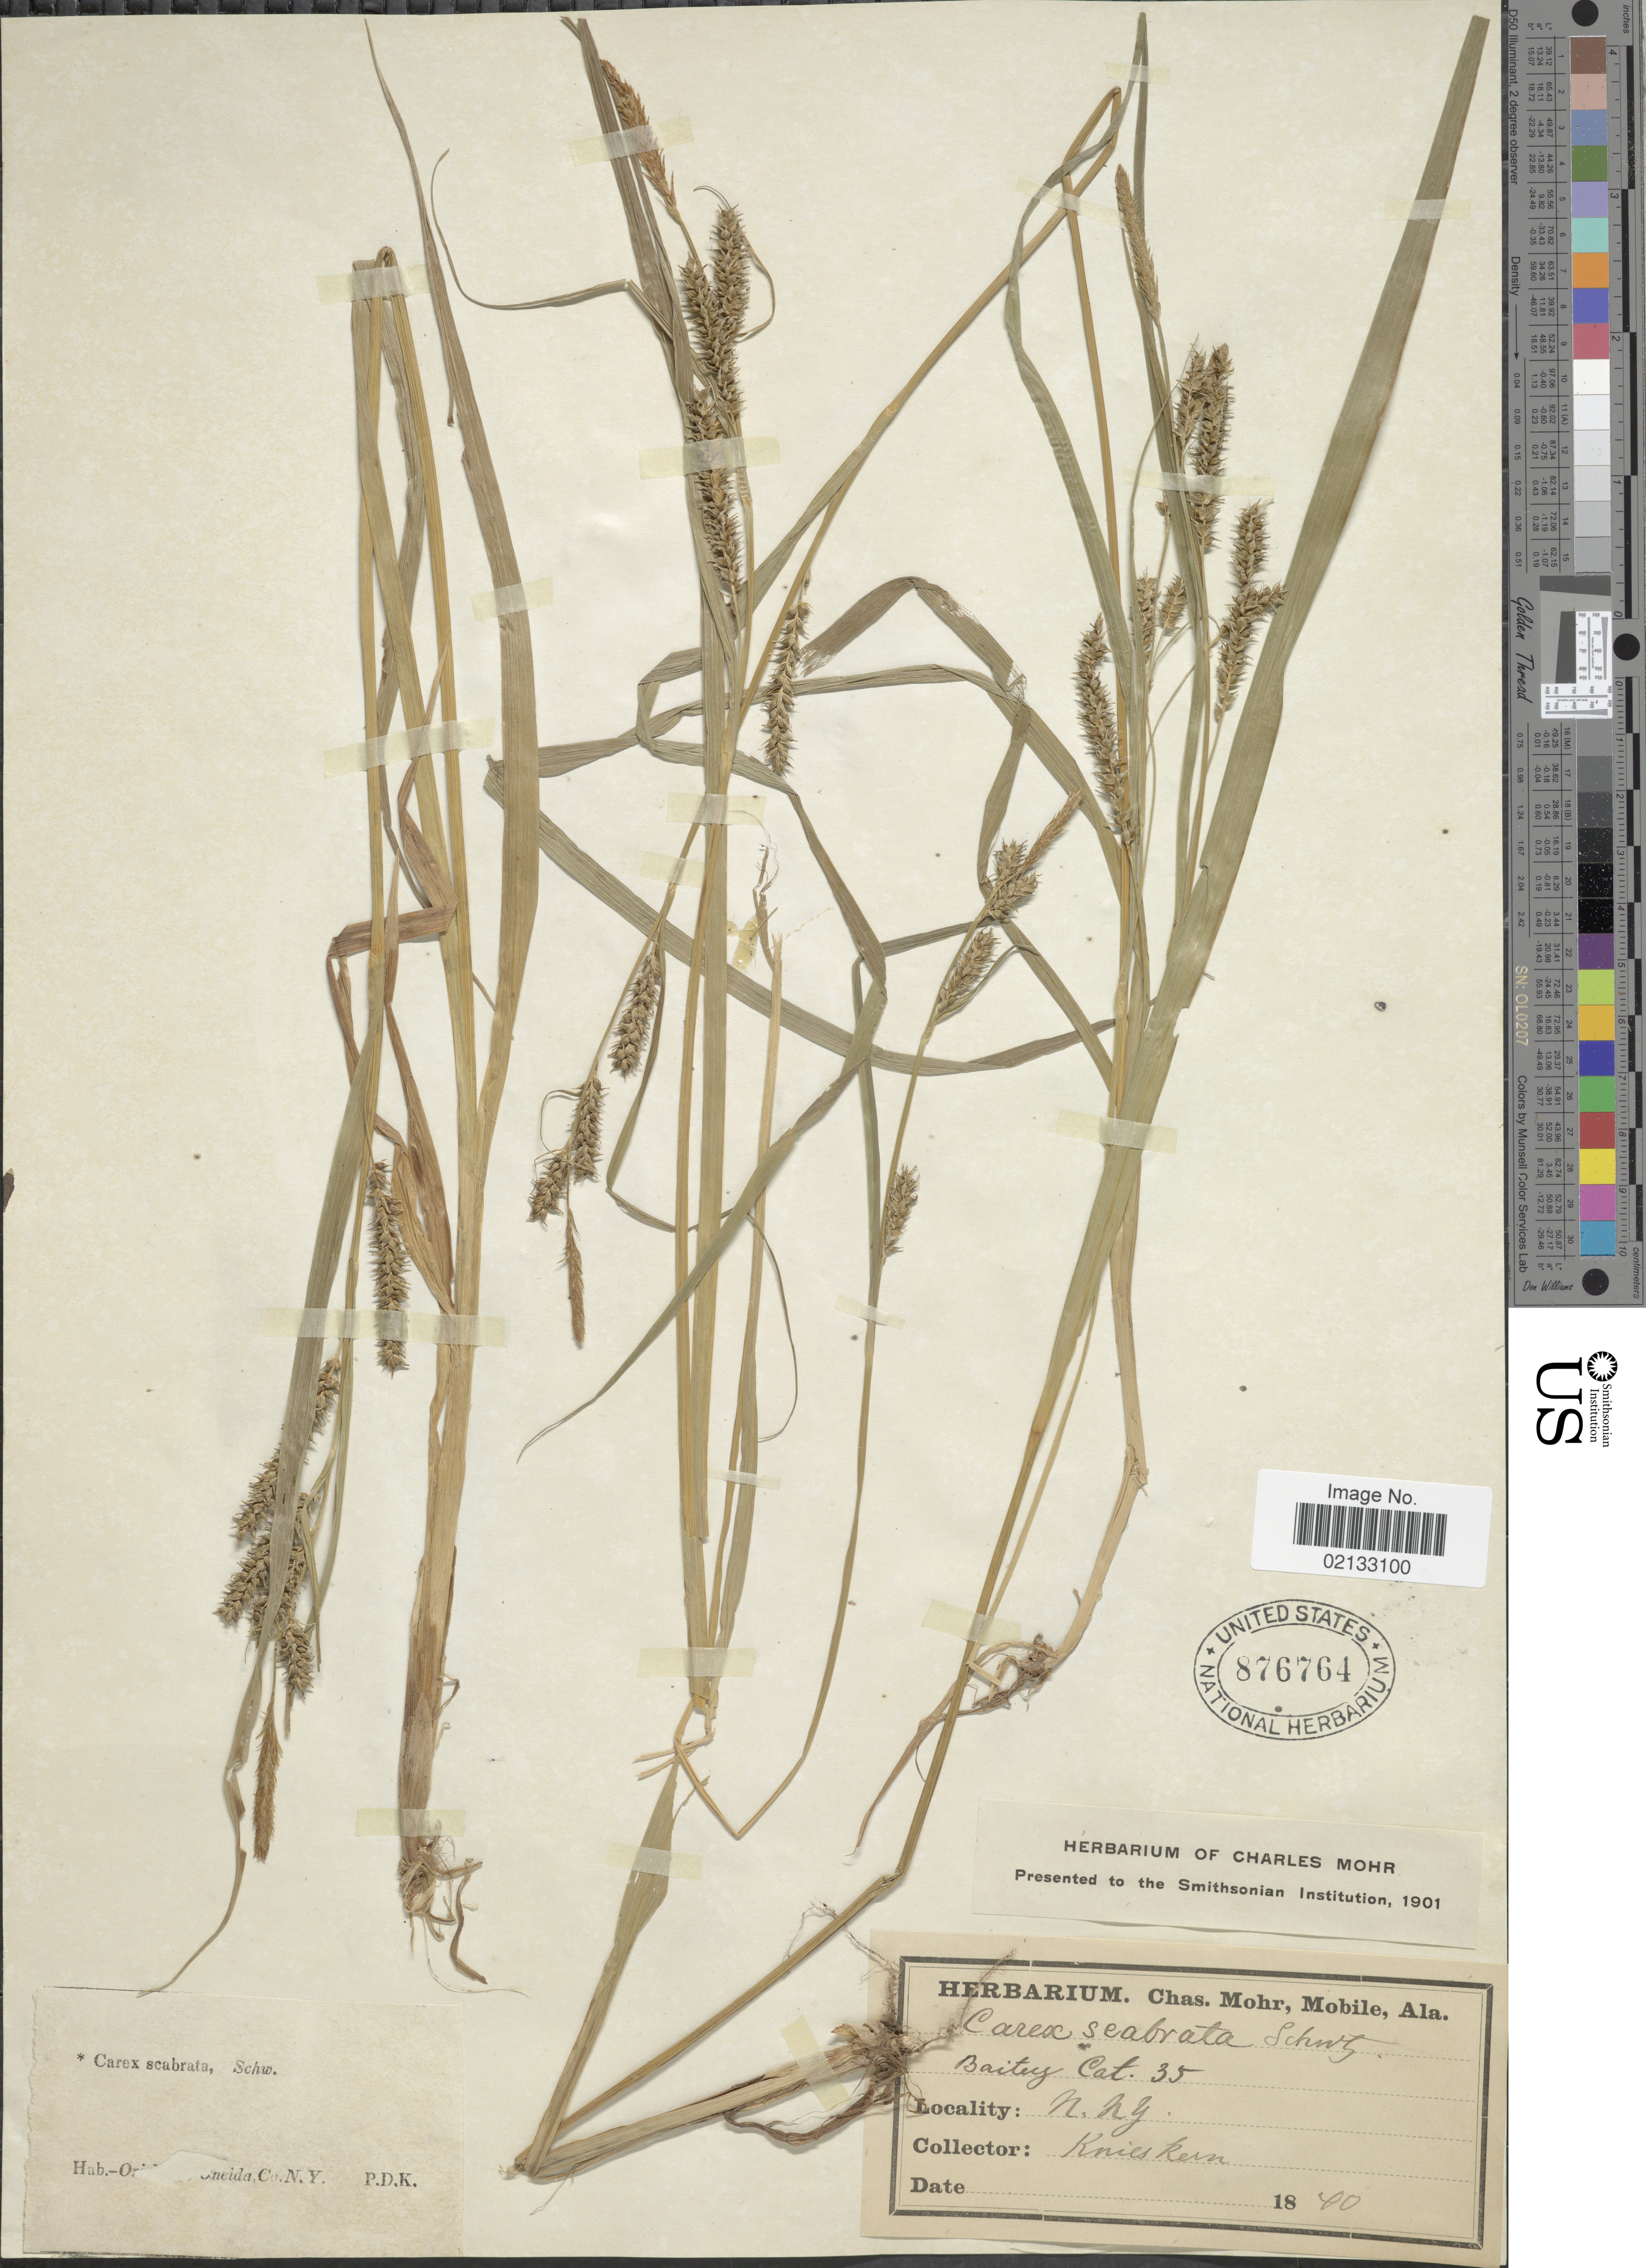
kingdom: Plantae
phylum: Tracheophyta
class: Liliopsida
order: Poales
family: Cyperaceae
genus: Carex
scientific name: Carex scabrata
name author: Schwein.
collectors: Knieskern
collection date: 1840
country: United States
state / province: New York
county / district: Oneida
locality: Oneida Co.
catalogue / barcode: US 876764